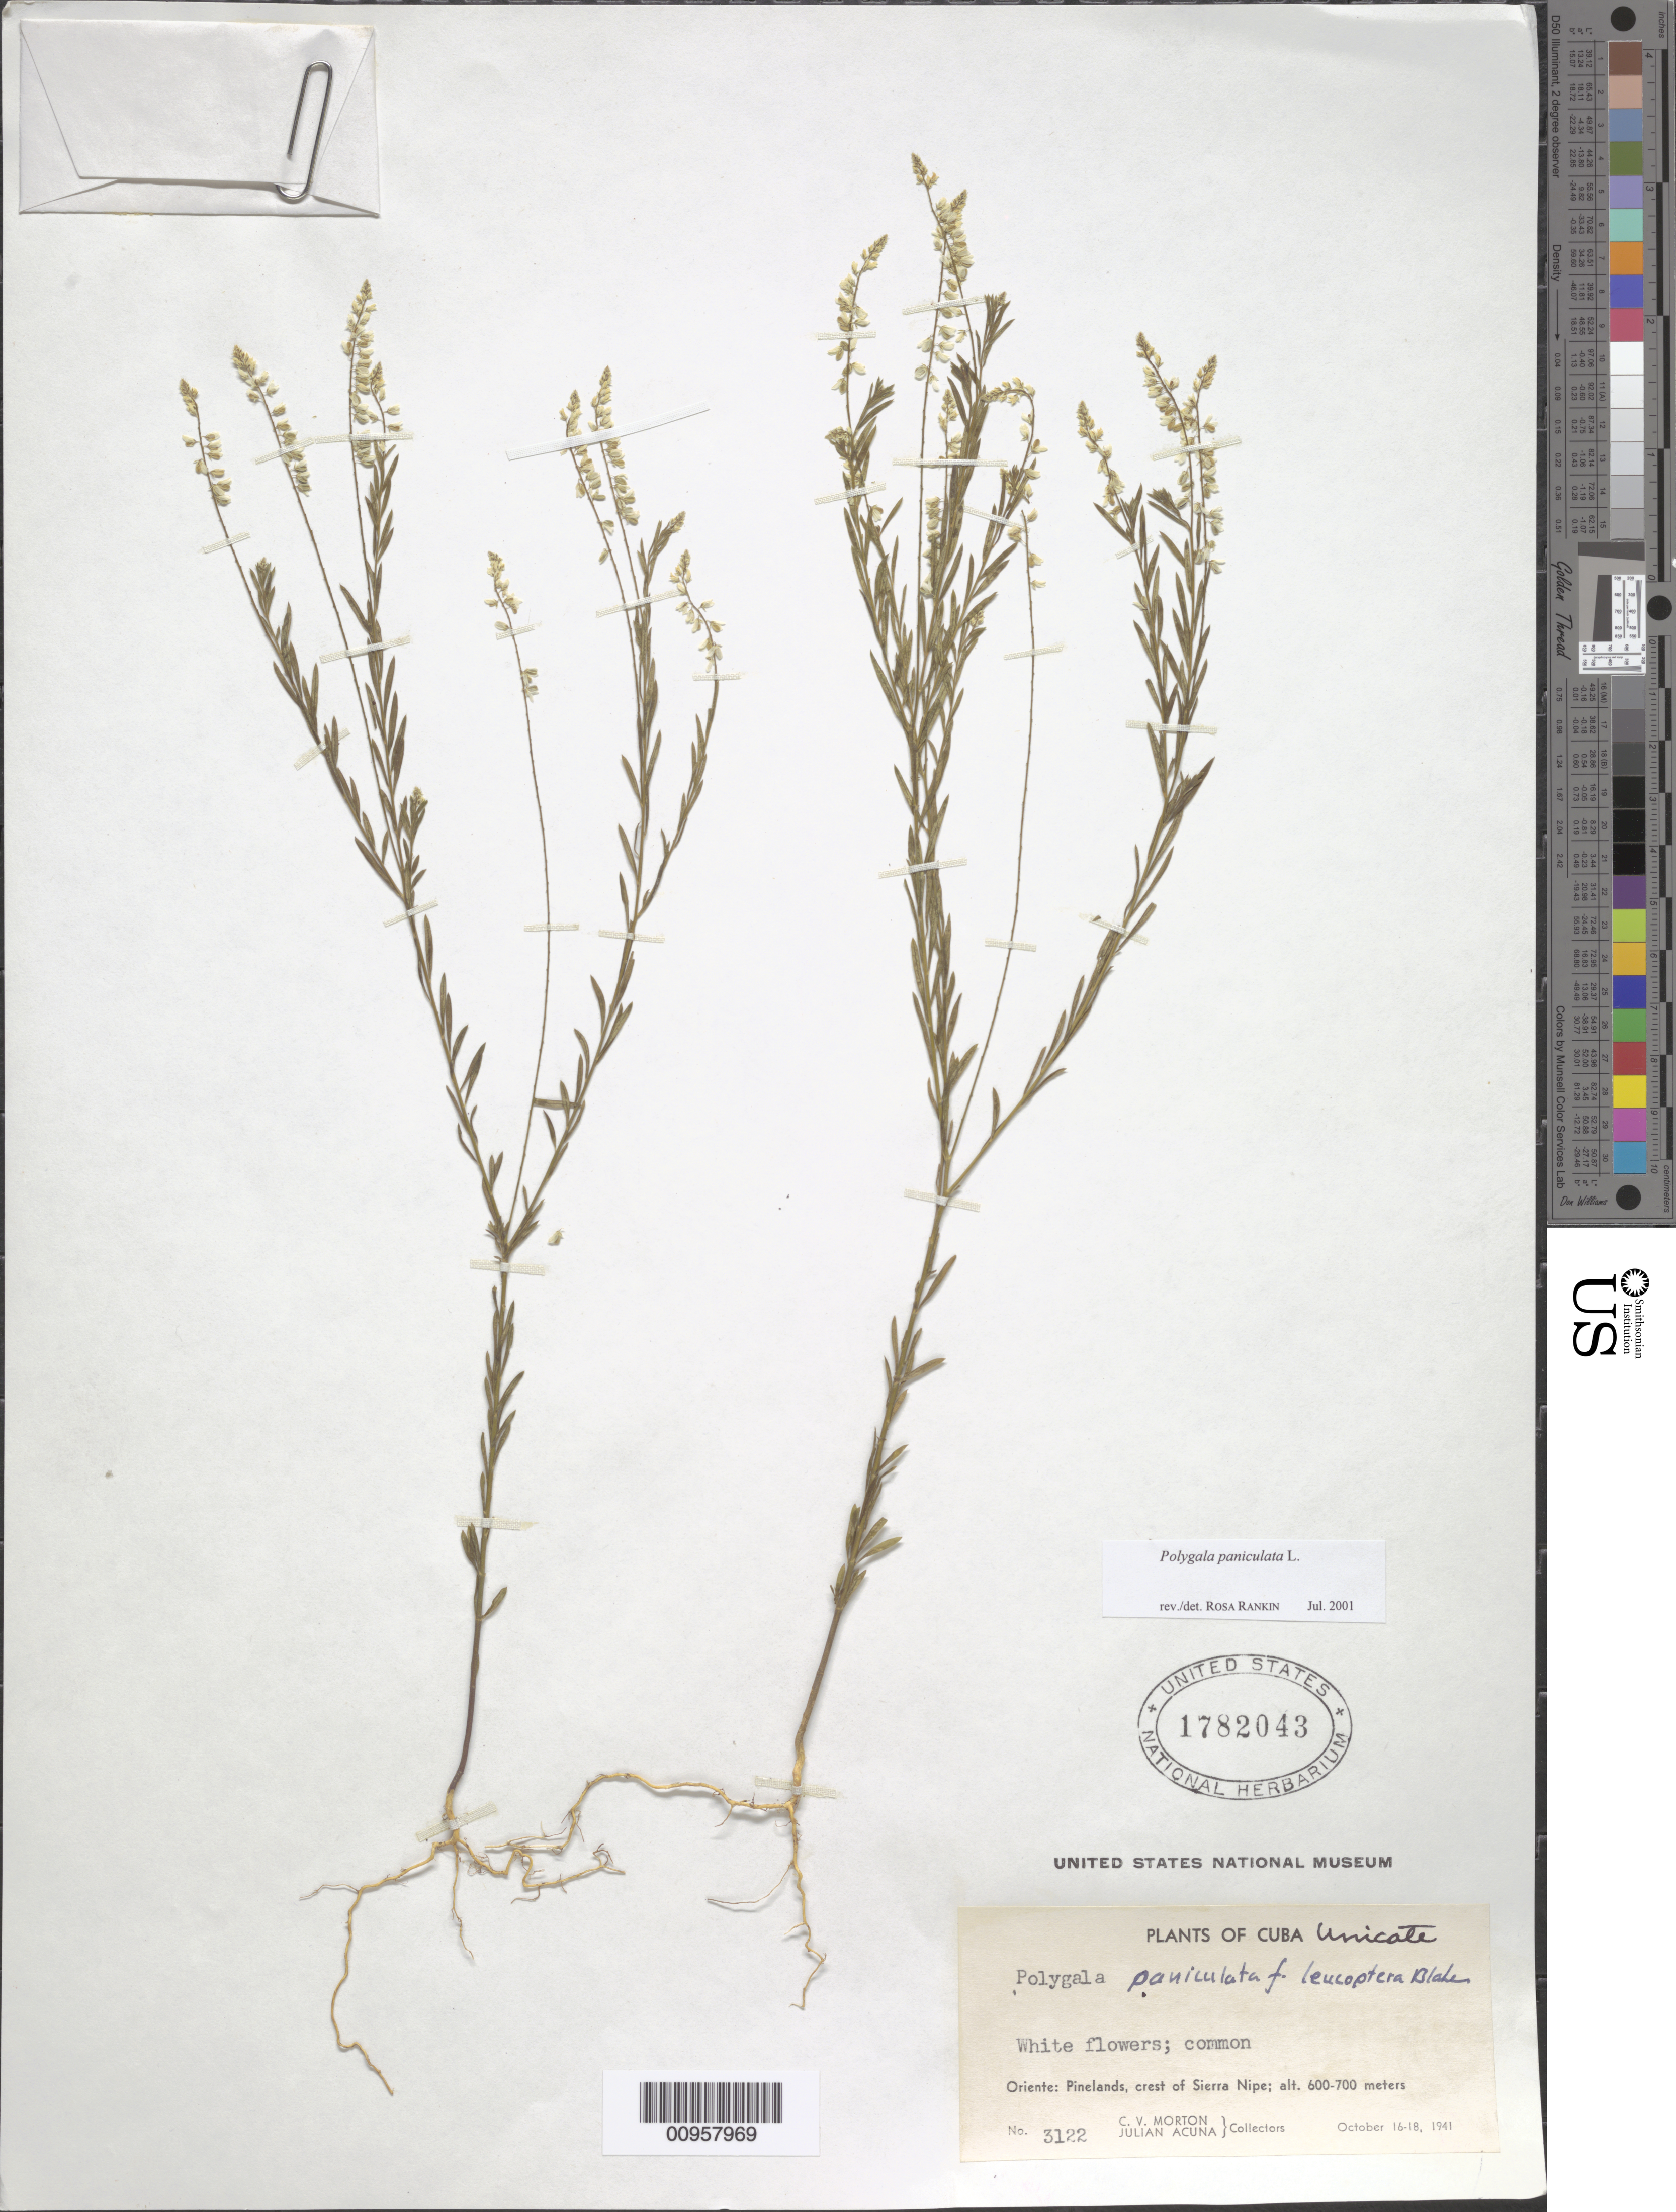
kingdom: Plantae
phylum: Tracheophyta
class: Magnoliopsida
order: Fabales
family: Polygalaceae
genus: Polygala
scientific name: Polygala paniculata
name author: L.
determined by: Rankin Rodriguez, Rosa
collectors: C. V. Morton & J. Acuña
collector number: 3122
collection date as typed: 16 Oct 1941 to 18 Oct 1941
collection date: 1941-10-16/1941-10-18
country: Cuba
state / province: Holguín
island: Cuba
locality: Crest of Sierra Nipe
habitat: Pinelands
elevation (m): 600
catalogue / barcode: US 1782043